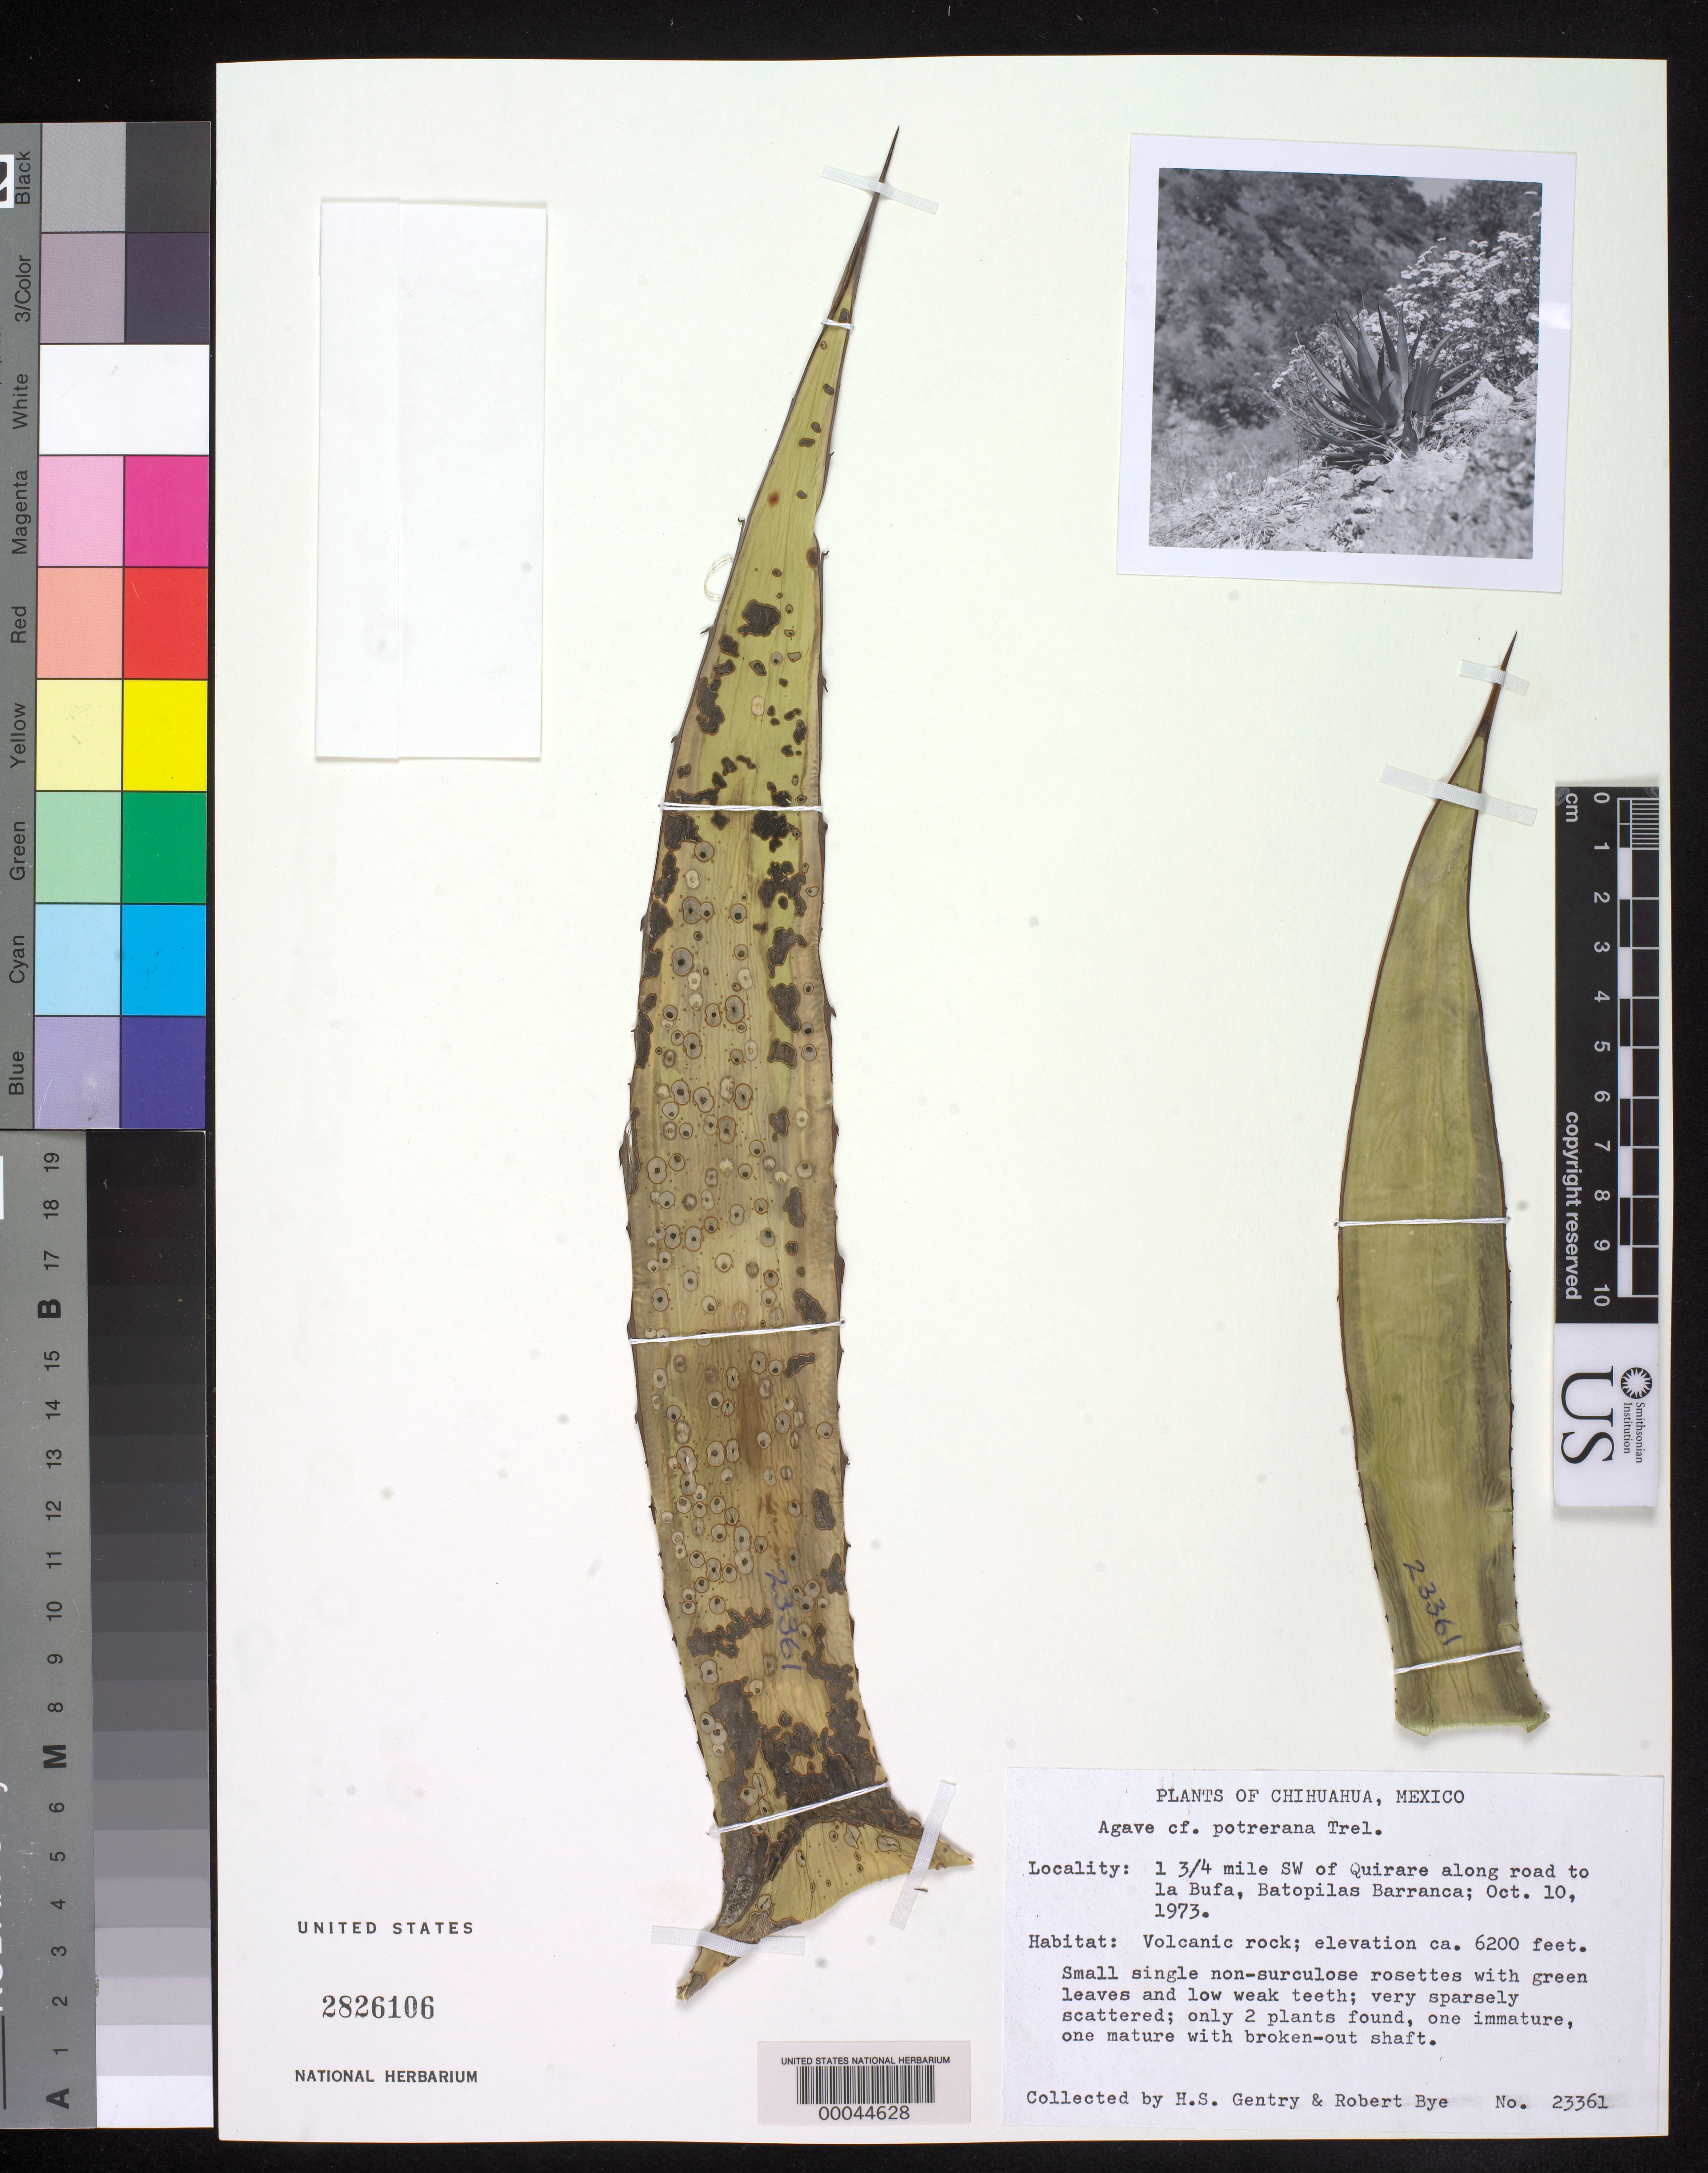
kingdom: Plantae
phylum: Tracheophyta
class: Liliopsida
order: Asparagales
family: Asparagaceae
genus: Agave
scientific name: Agave potrerana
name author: Trel. in Standl.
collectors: H. S. Gentry & R. A. Bye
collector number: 23361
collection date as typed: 10 Oct 1973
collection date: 1973-10-10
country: Mexico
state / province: Chihuahua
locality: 1.75 mi SW of Quirare along road to La Bufa, Batopilas Barranca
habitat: Volcanic rock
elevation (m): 1890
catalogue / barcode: US 2826106